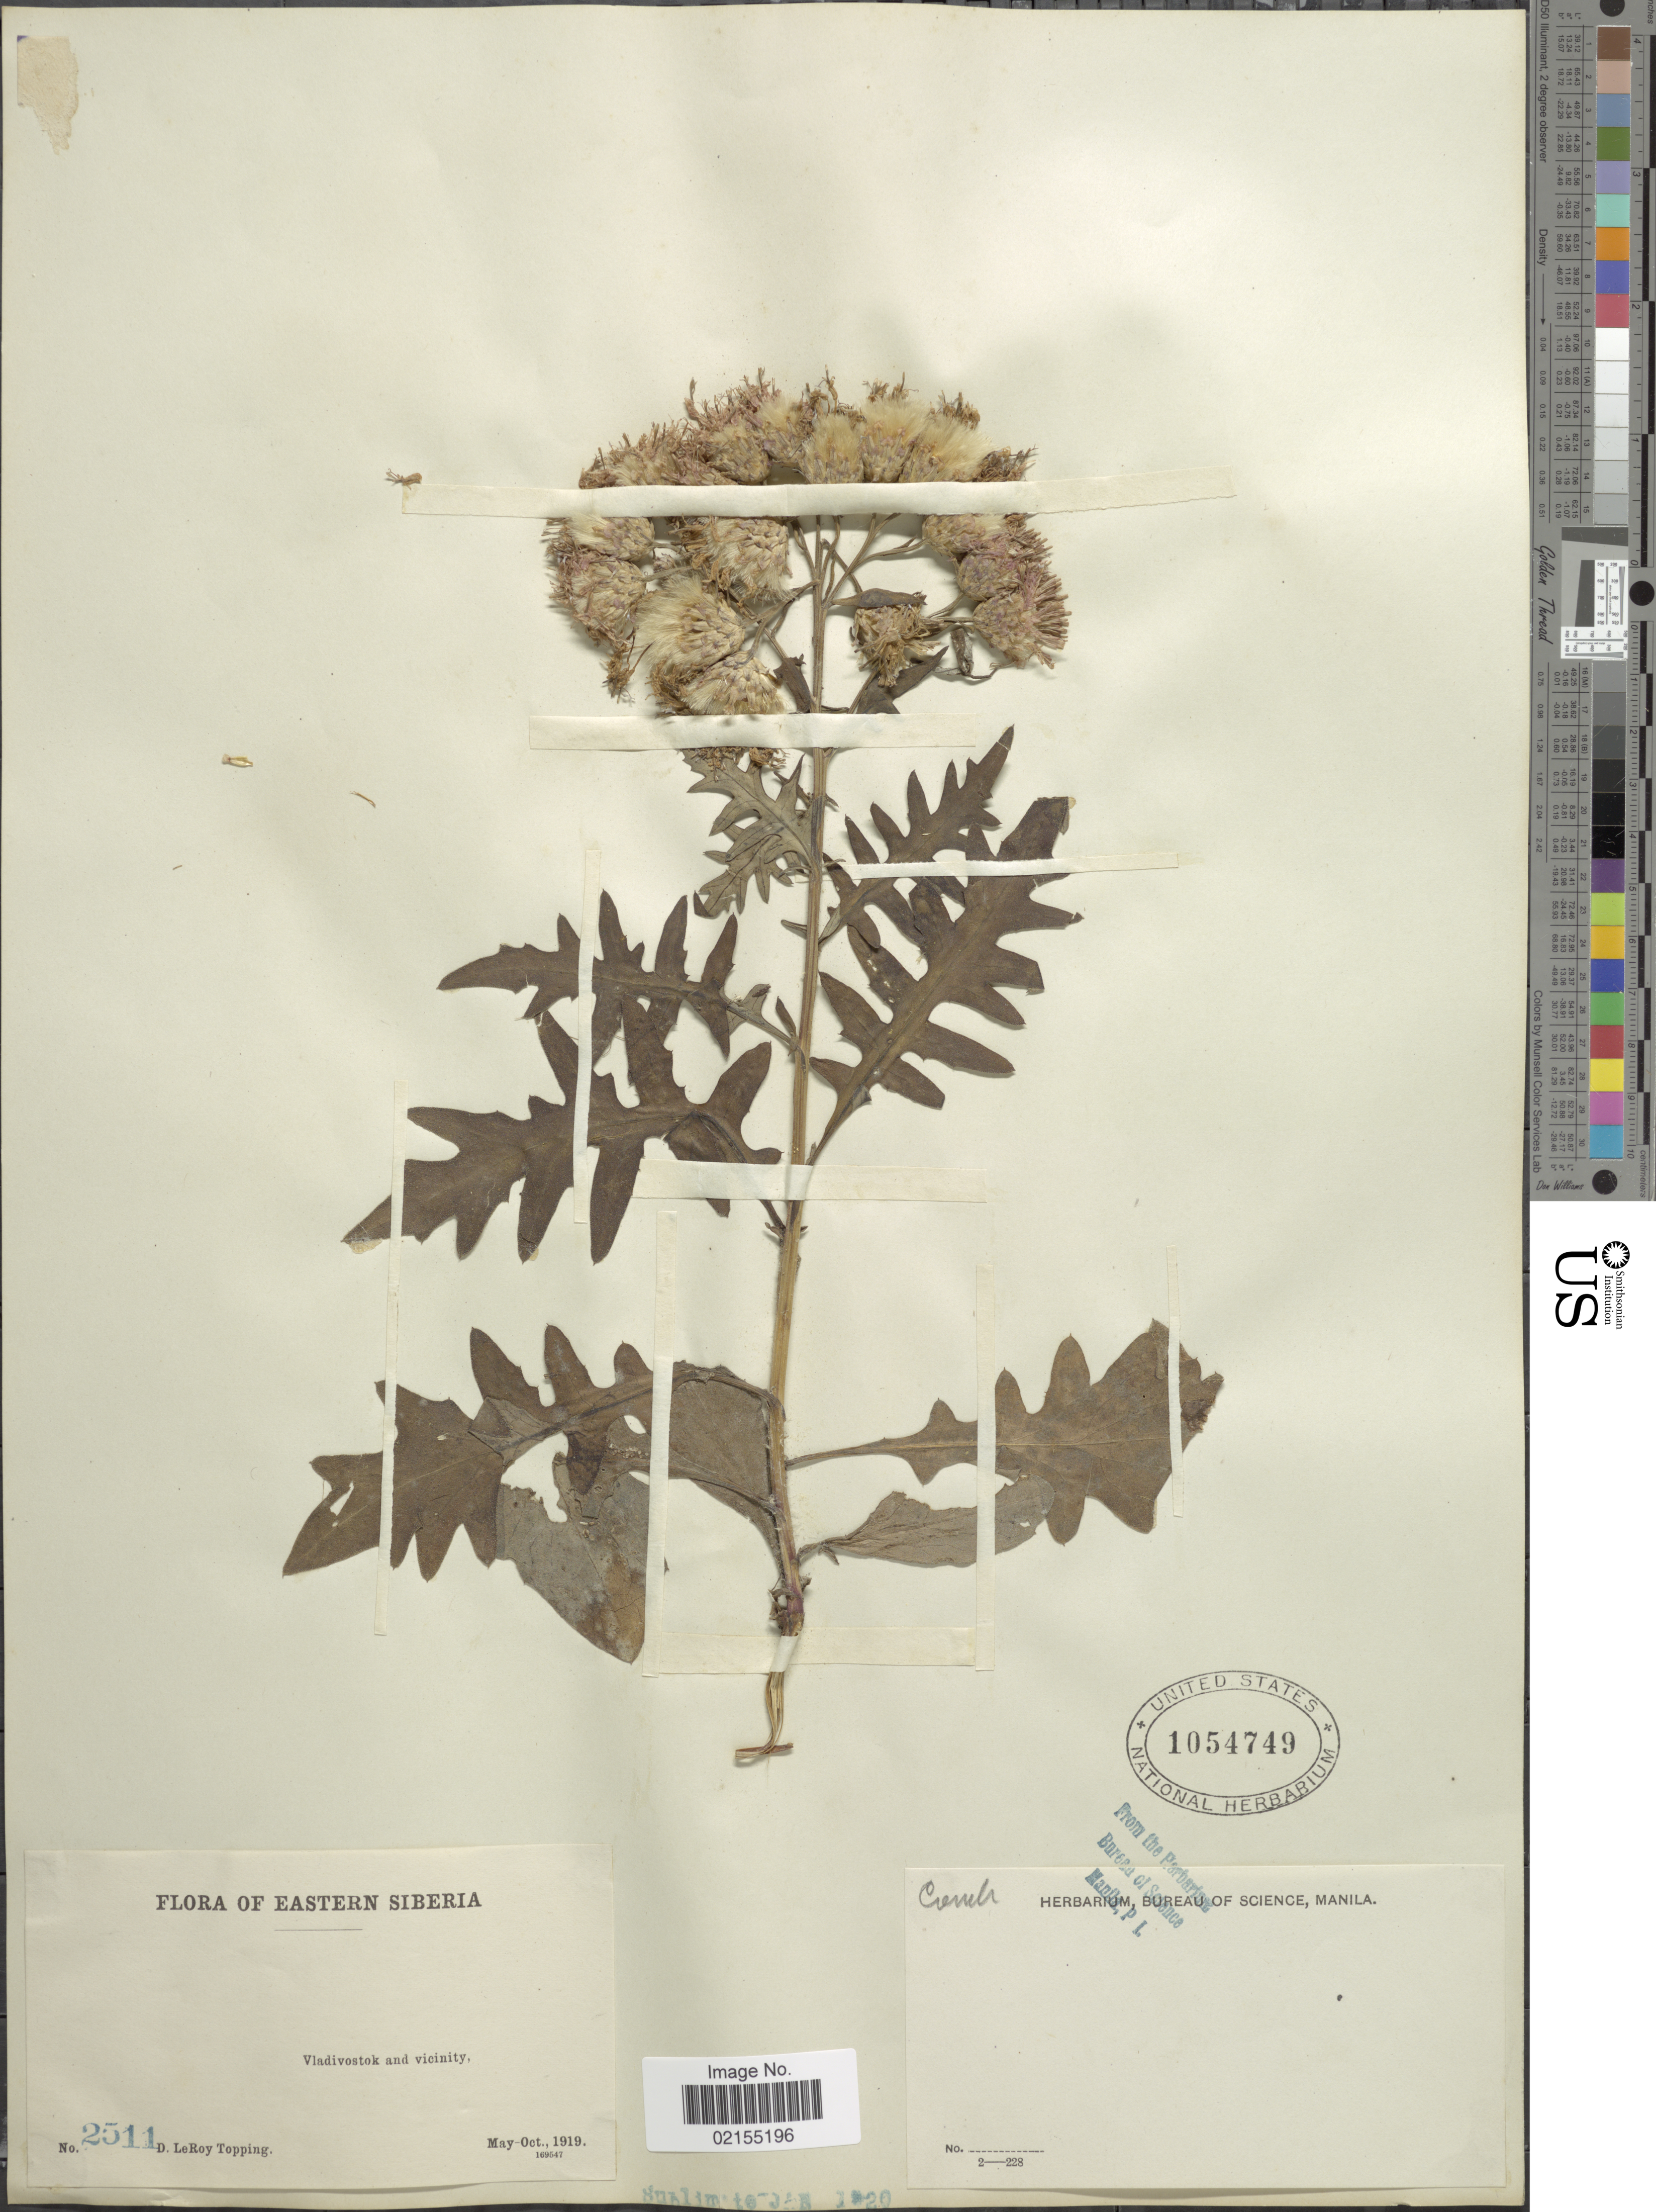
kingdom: Plantae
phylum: Tracheophyta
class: Magnoliopsida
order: Asterales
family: Asteraceae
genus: Saussurea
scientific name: Saussurea pulchella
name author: (Fisch.) Fisch.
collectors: D. L. Topping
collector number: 2511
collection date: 1919-05/1919-10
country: Russian Federation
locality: Eastern Siberia, Vladivostok and vicinity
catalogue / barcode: US 1054749